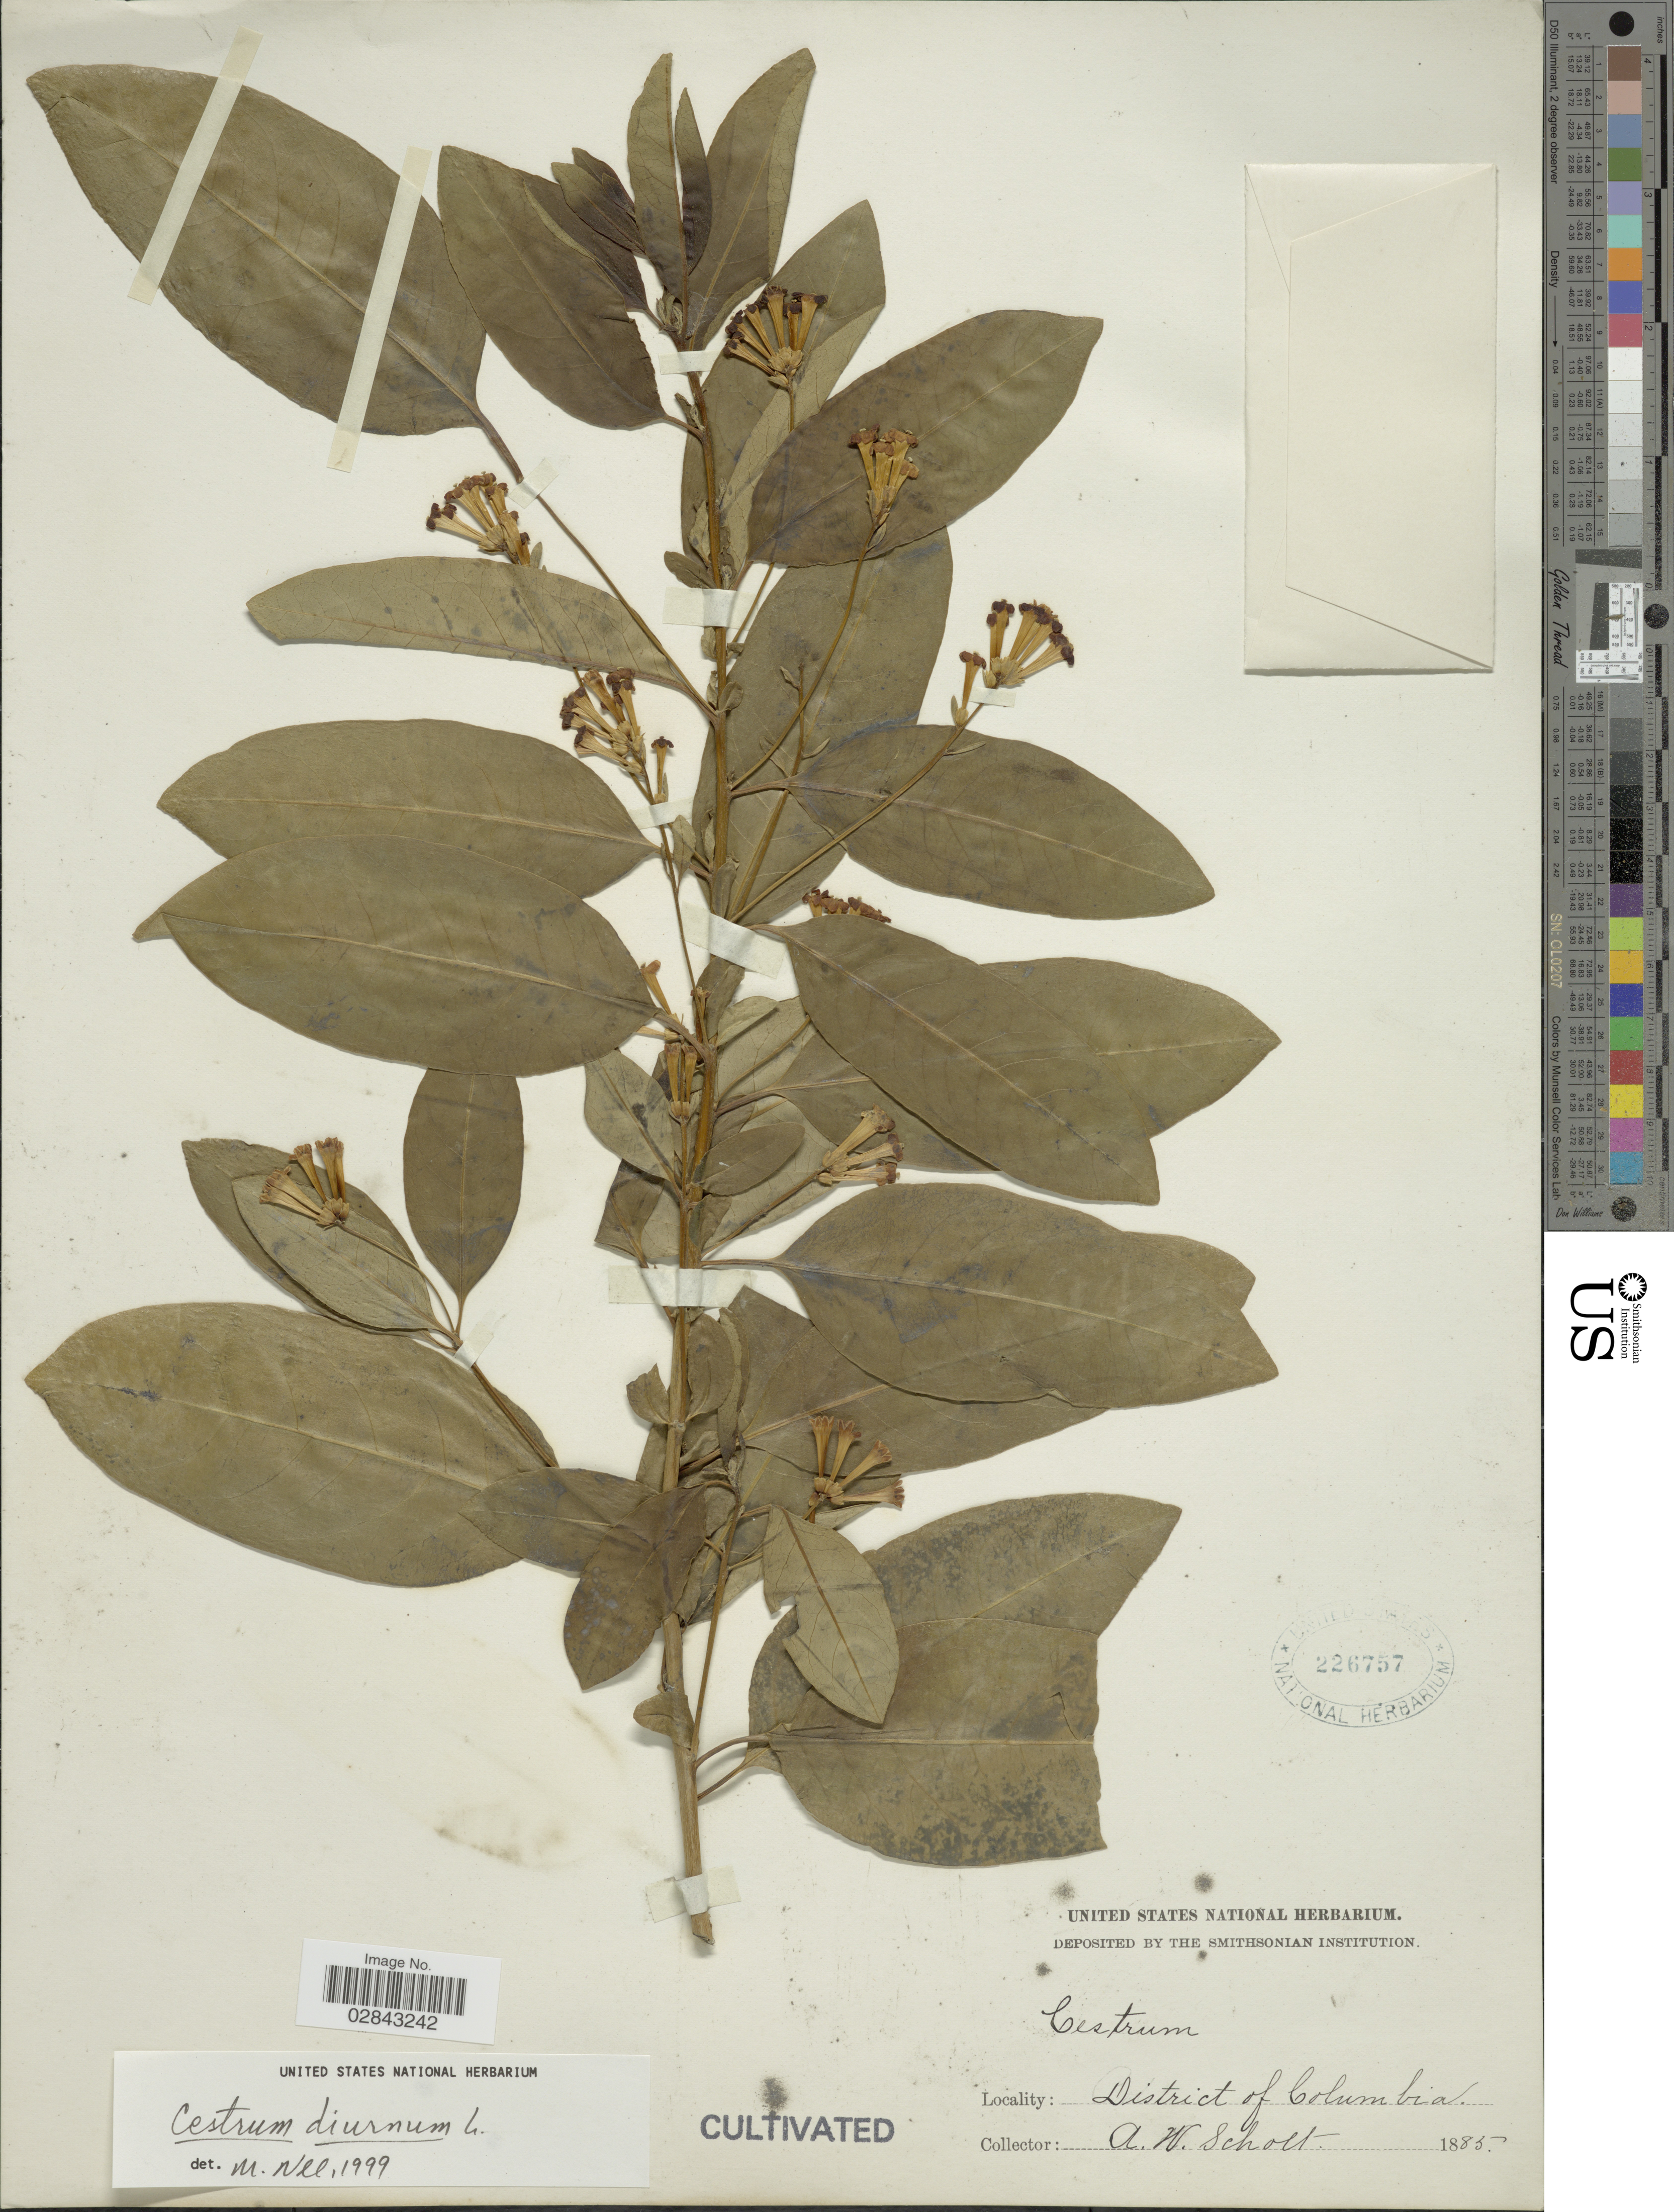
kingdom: Plantae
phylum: Tracheophyta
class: Magnoliopsida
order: Solanales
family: Solanaceae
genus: Cestrum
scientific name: Cestrum diurnum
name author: L.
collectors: A. Scholt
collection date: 1885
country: United States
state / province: District of Columbia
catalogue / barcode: US 226757